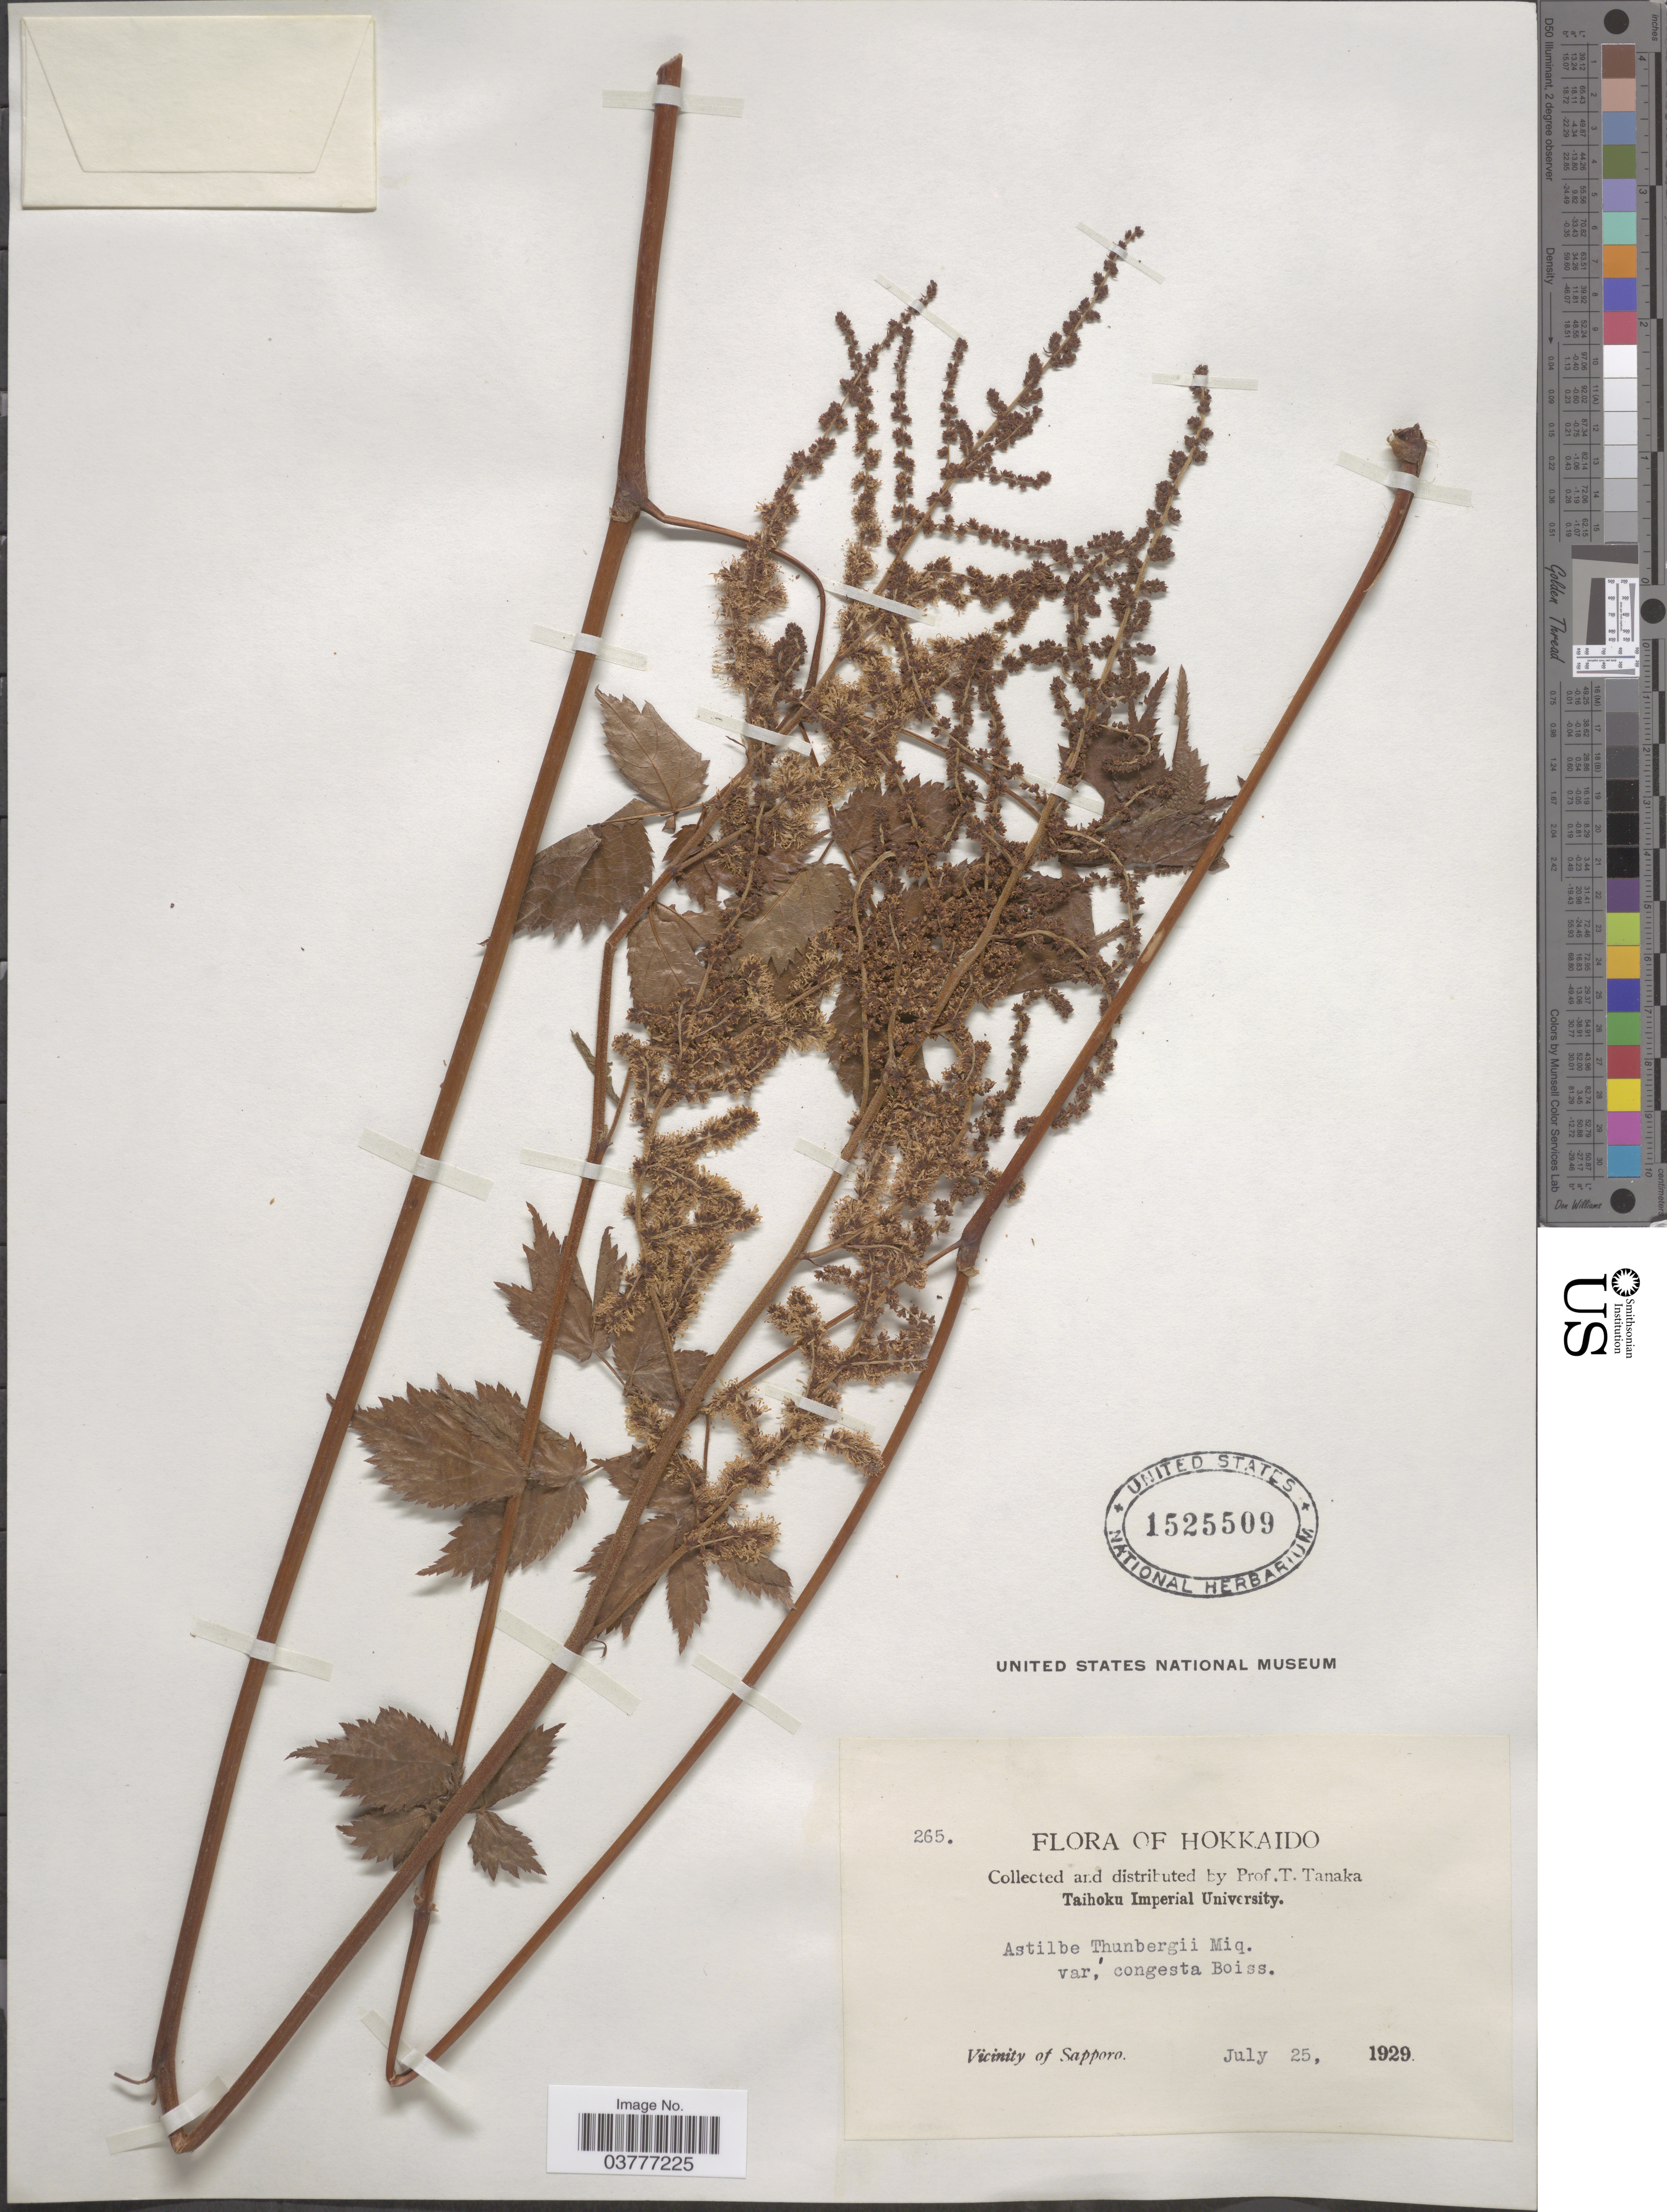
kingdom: Plantae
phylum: Tracheophyta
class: Magnoliopsida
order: Saxifragales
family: Saxifragaceae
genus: Astilbe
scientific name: Astilbe thunbergii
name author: (Siebold & Zucc.) Miq.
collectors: T. Tanaka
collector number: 265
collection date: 1929-07-25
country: Japan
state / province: Hokkaidō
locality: Vicinity of Sapporo.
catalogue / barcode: US 1525509